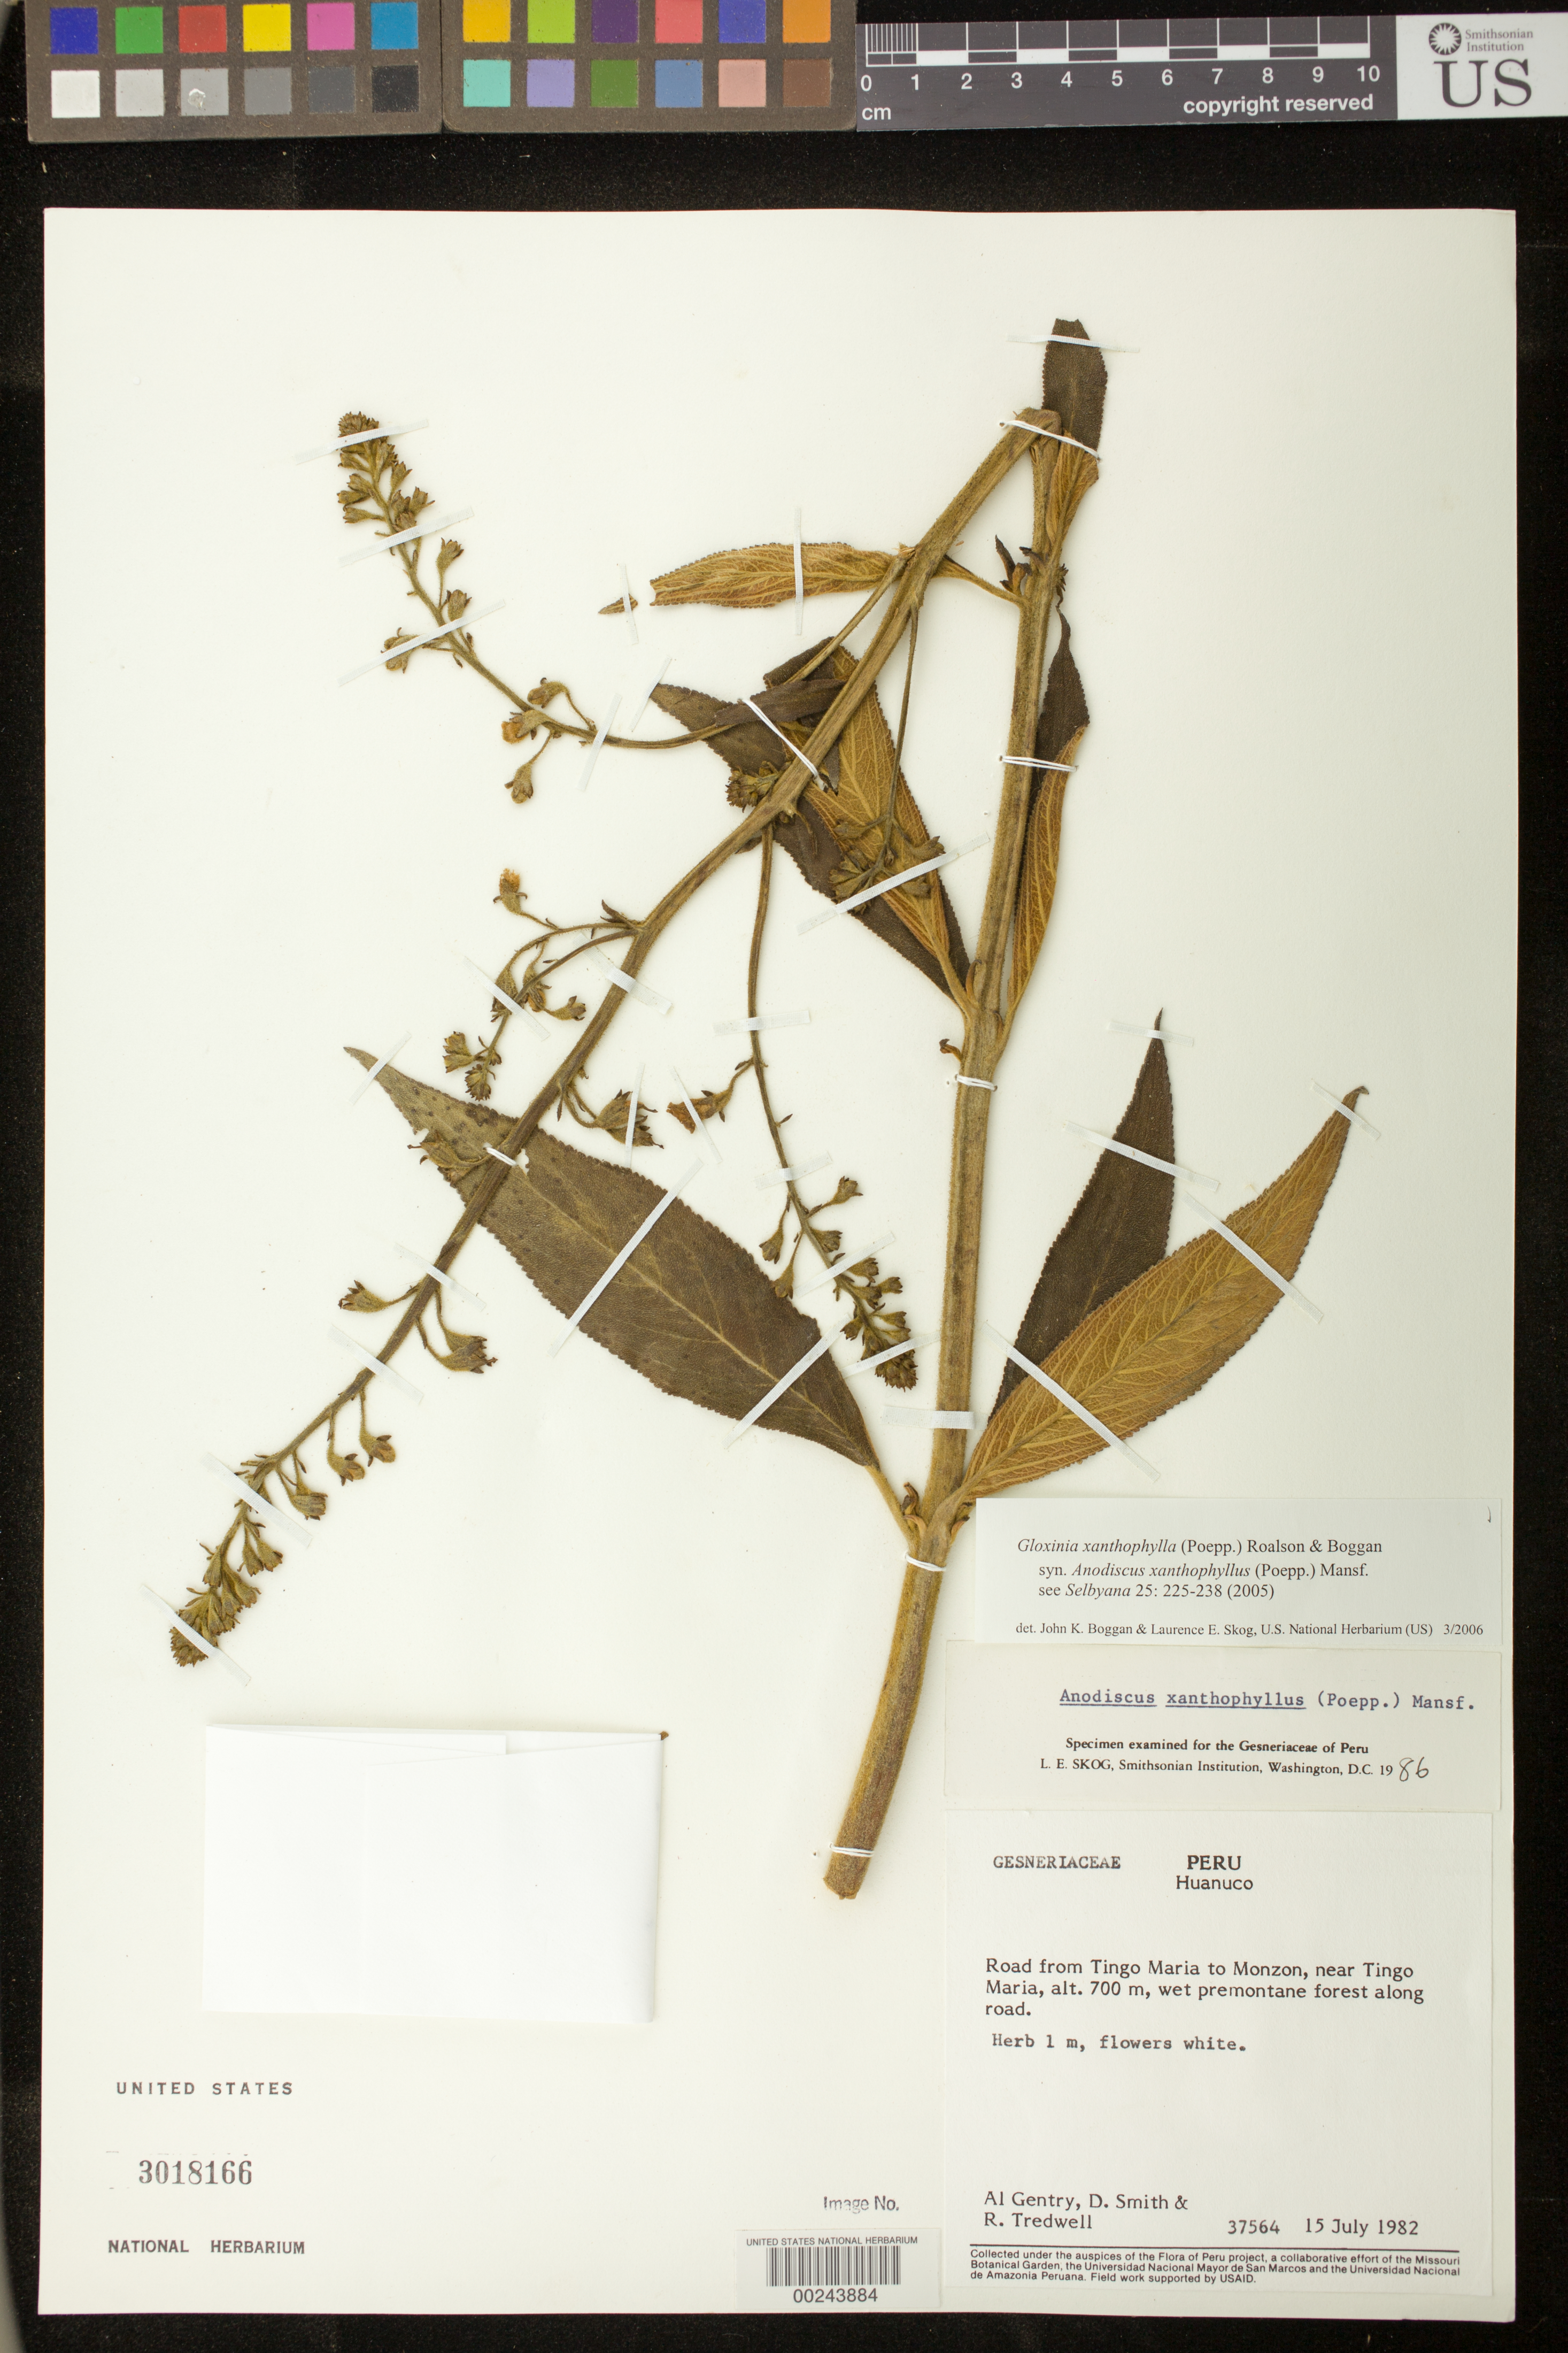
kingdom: Plantae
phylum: Tracheophyta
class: Magnoliopsida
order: Lamiales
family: Gesneriaceae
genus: Gloxinia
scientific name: Gloxinia xanthophylla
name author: (Poepp.) Roalson & Boggan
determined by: Boggan, J. K.; Skog, L. E.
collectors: A. H. Gentry, D. Smith & R. Tredwell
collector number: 37564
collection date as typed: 15 Jul 1982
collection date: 1982-07-15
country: Peru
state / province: Huánuco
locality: Road from Tingo Maria to Monzon, near Tingo Maria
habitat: Wet premontane forest along road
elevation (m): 700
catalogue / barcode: US 3018166